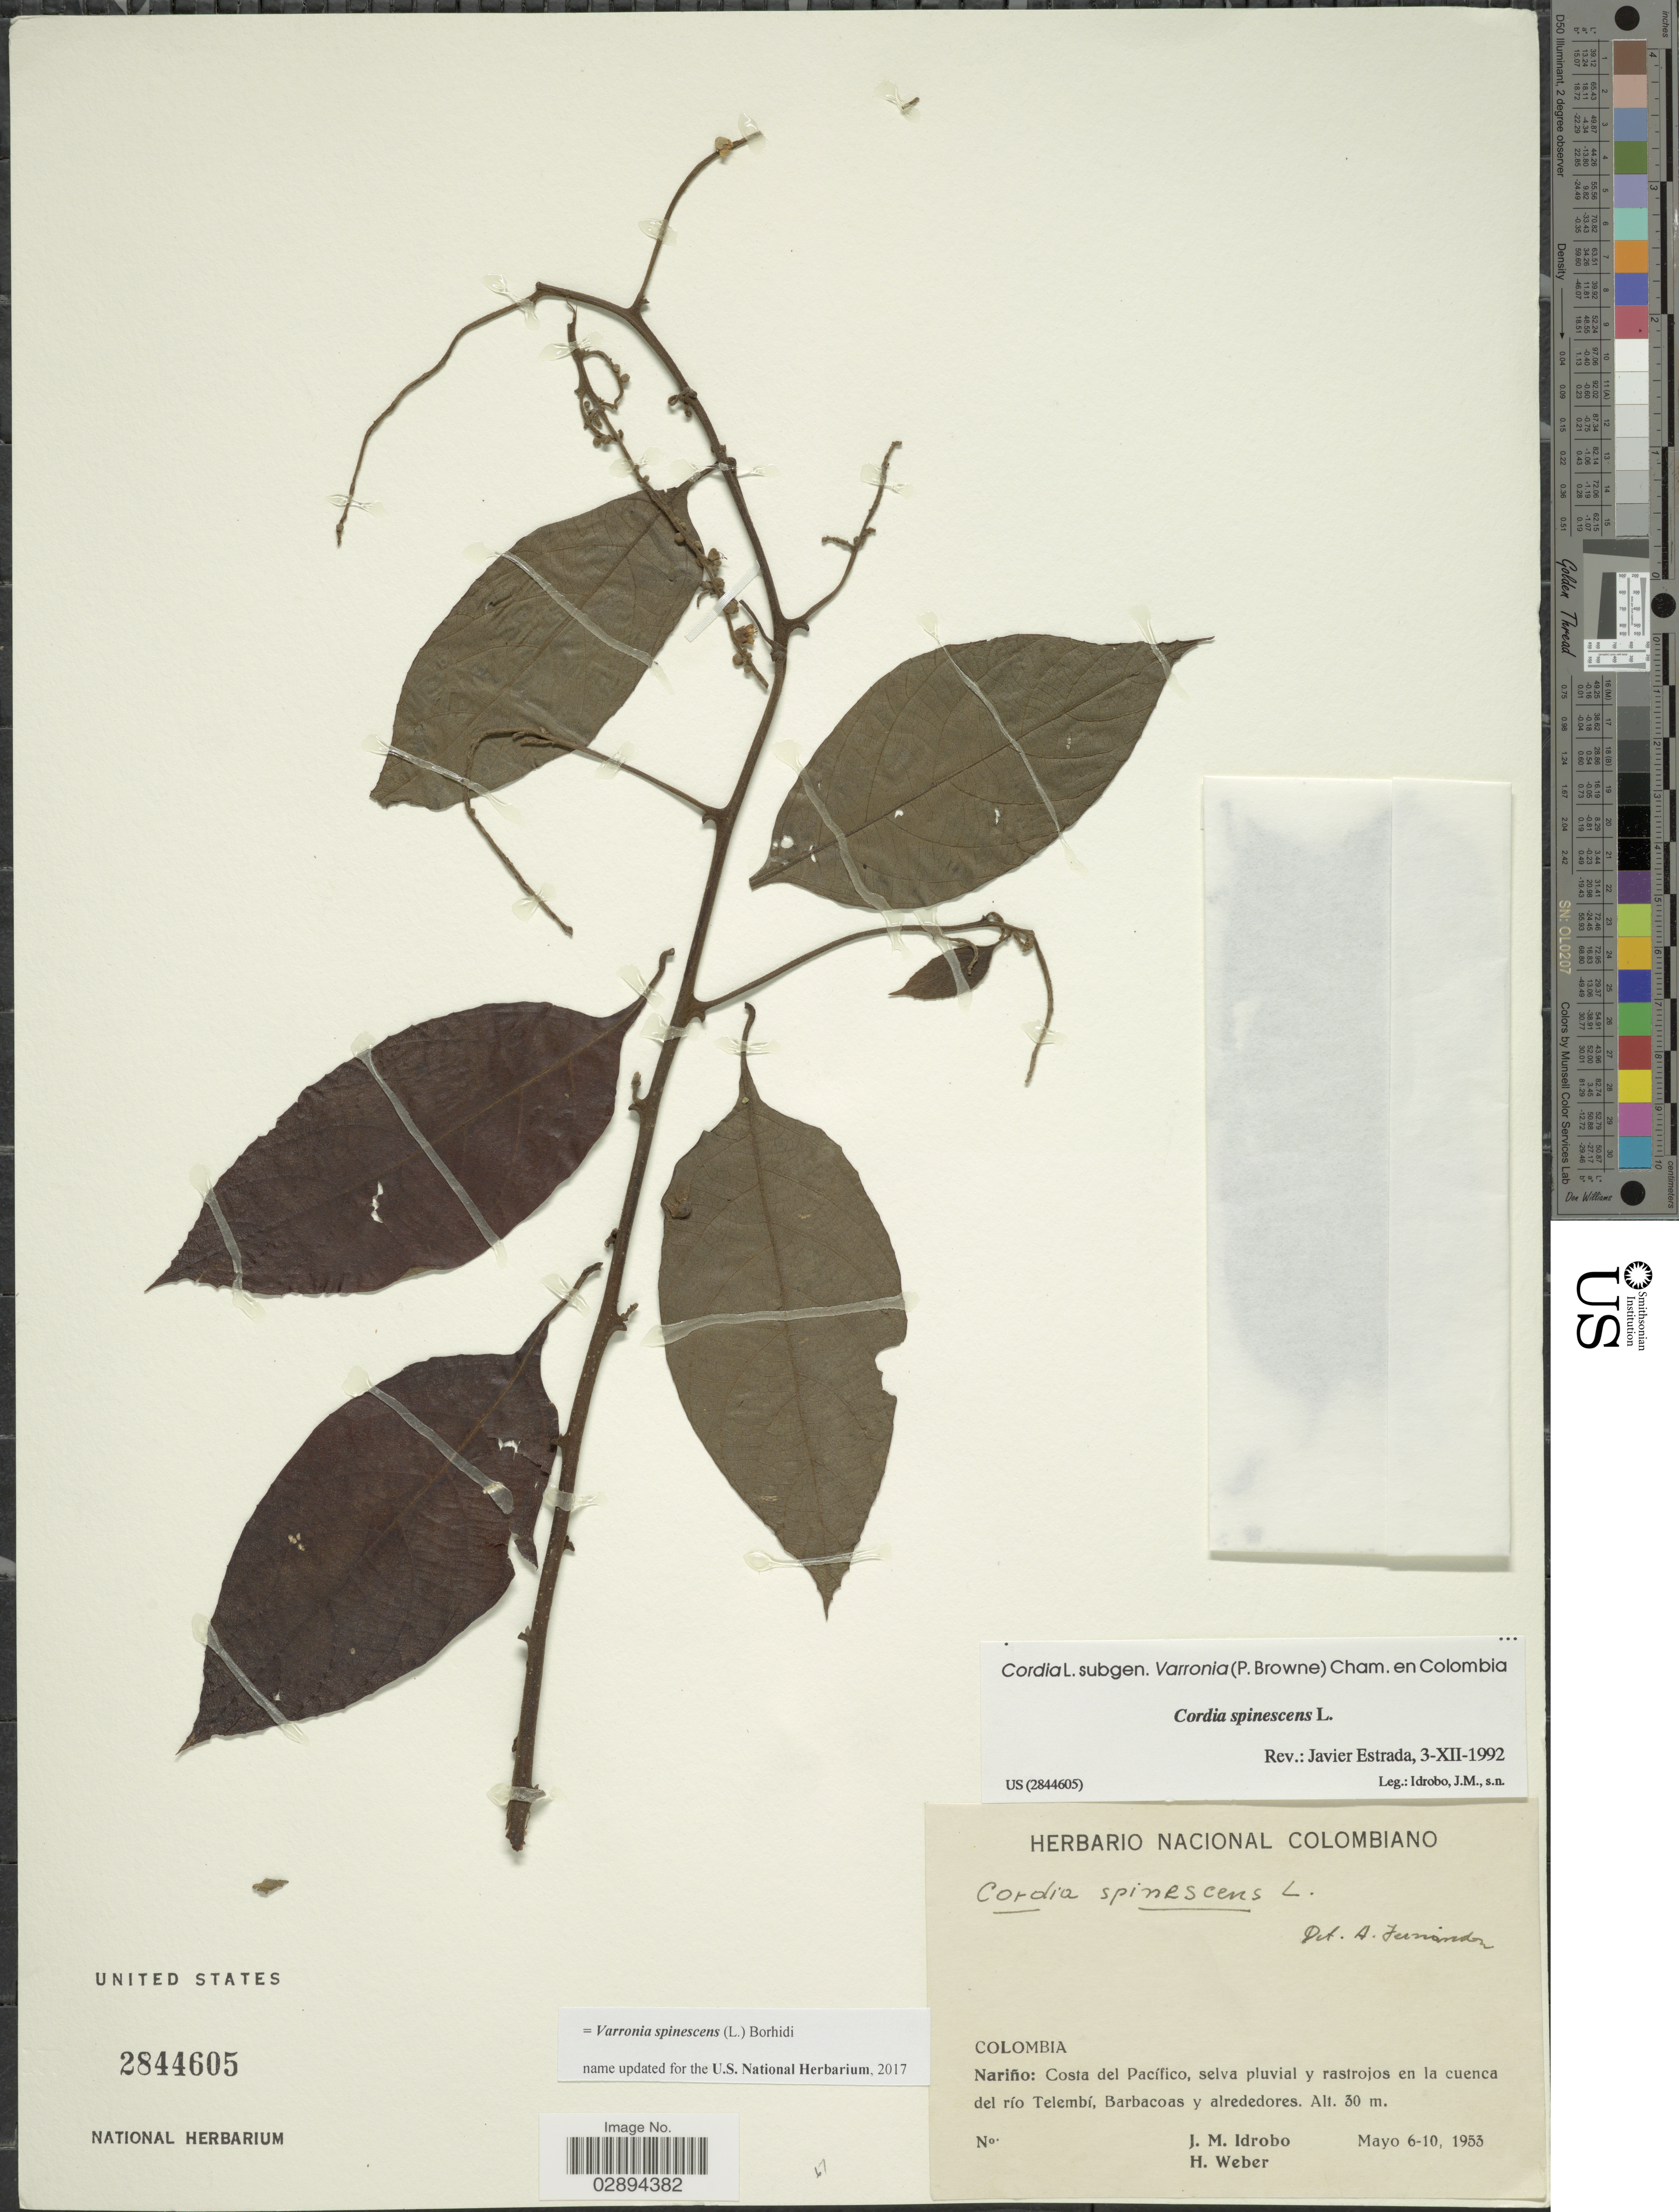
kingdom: Plantae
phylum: Tracheophyta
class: Magnoliopsida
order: Boraginales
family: Cordiaceae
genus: Varronia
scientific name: Varronia spinescens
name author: (L.) Borhidi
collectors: J. M. Idrobo & H. Weber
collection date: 1953-05-06/1953-05-10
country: Colombia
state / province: Nariño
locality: Costa del Pacífico, selva pluvial y rastrojos en la cuenca del río Telembí, Barbacoas y alrededores.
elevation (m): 30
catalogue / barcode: US 2844605